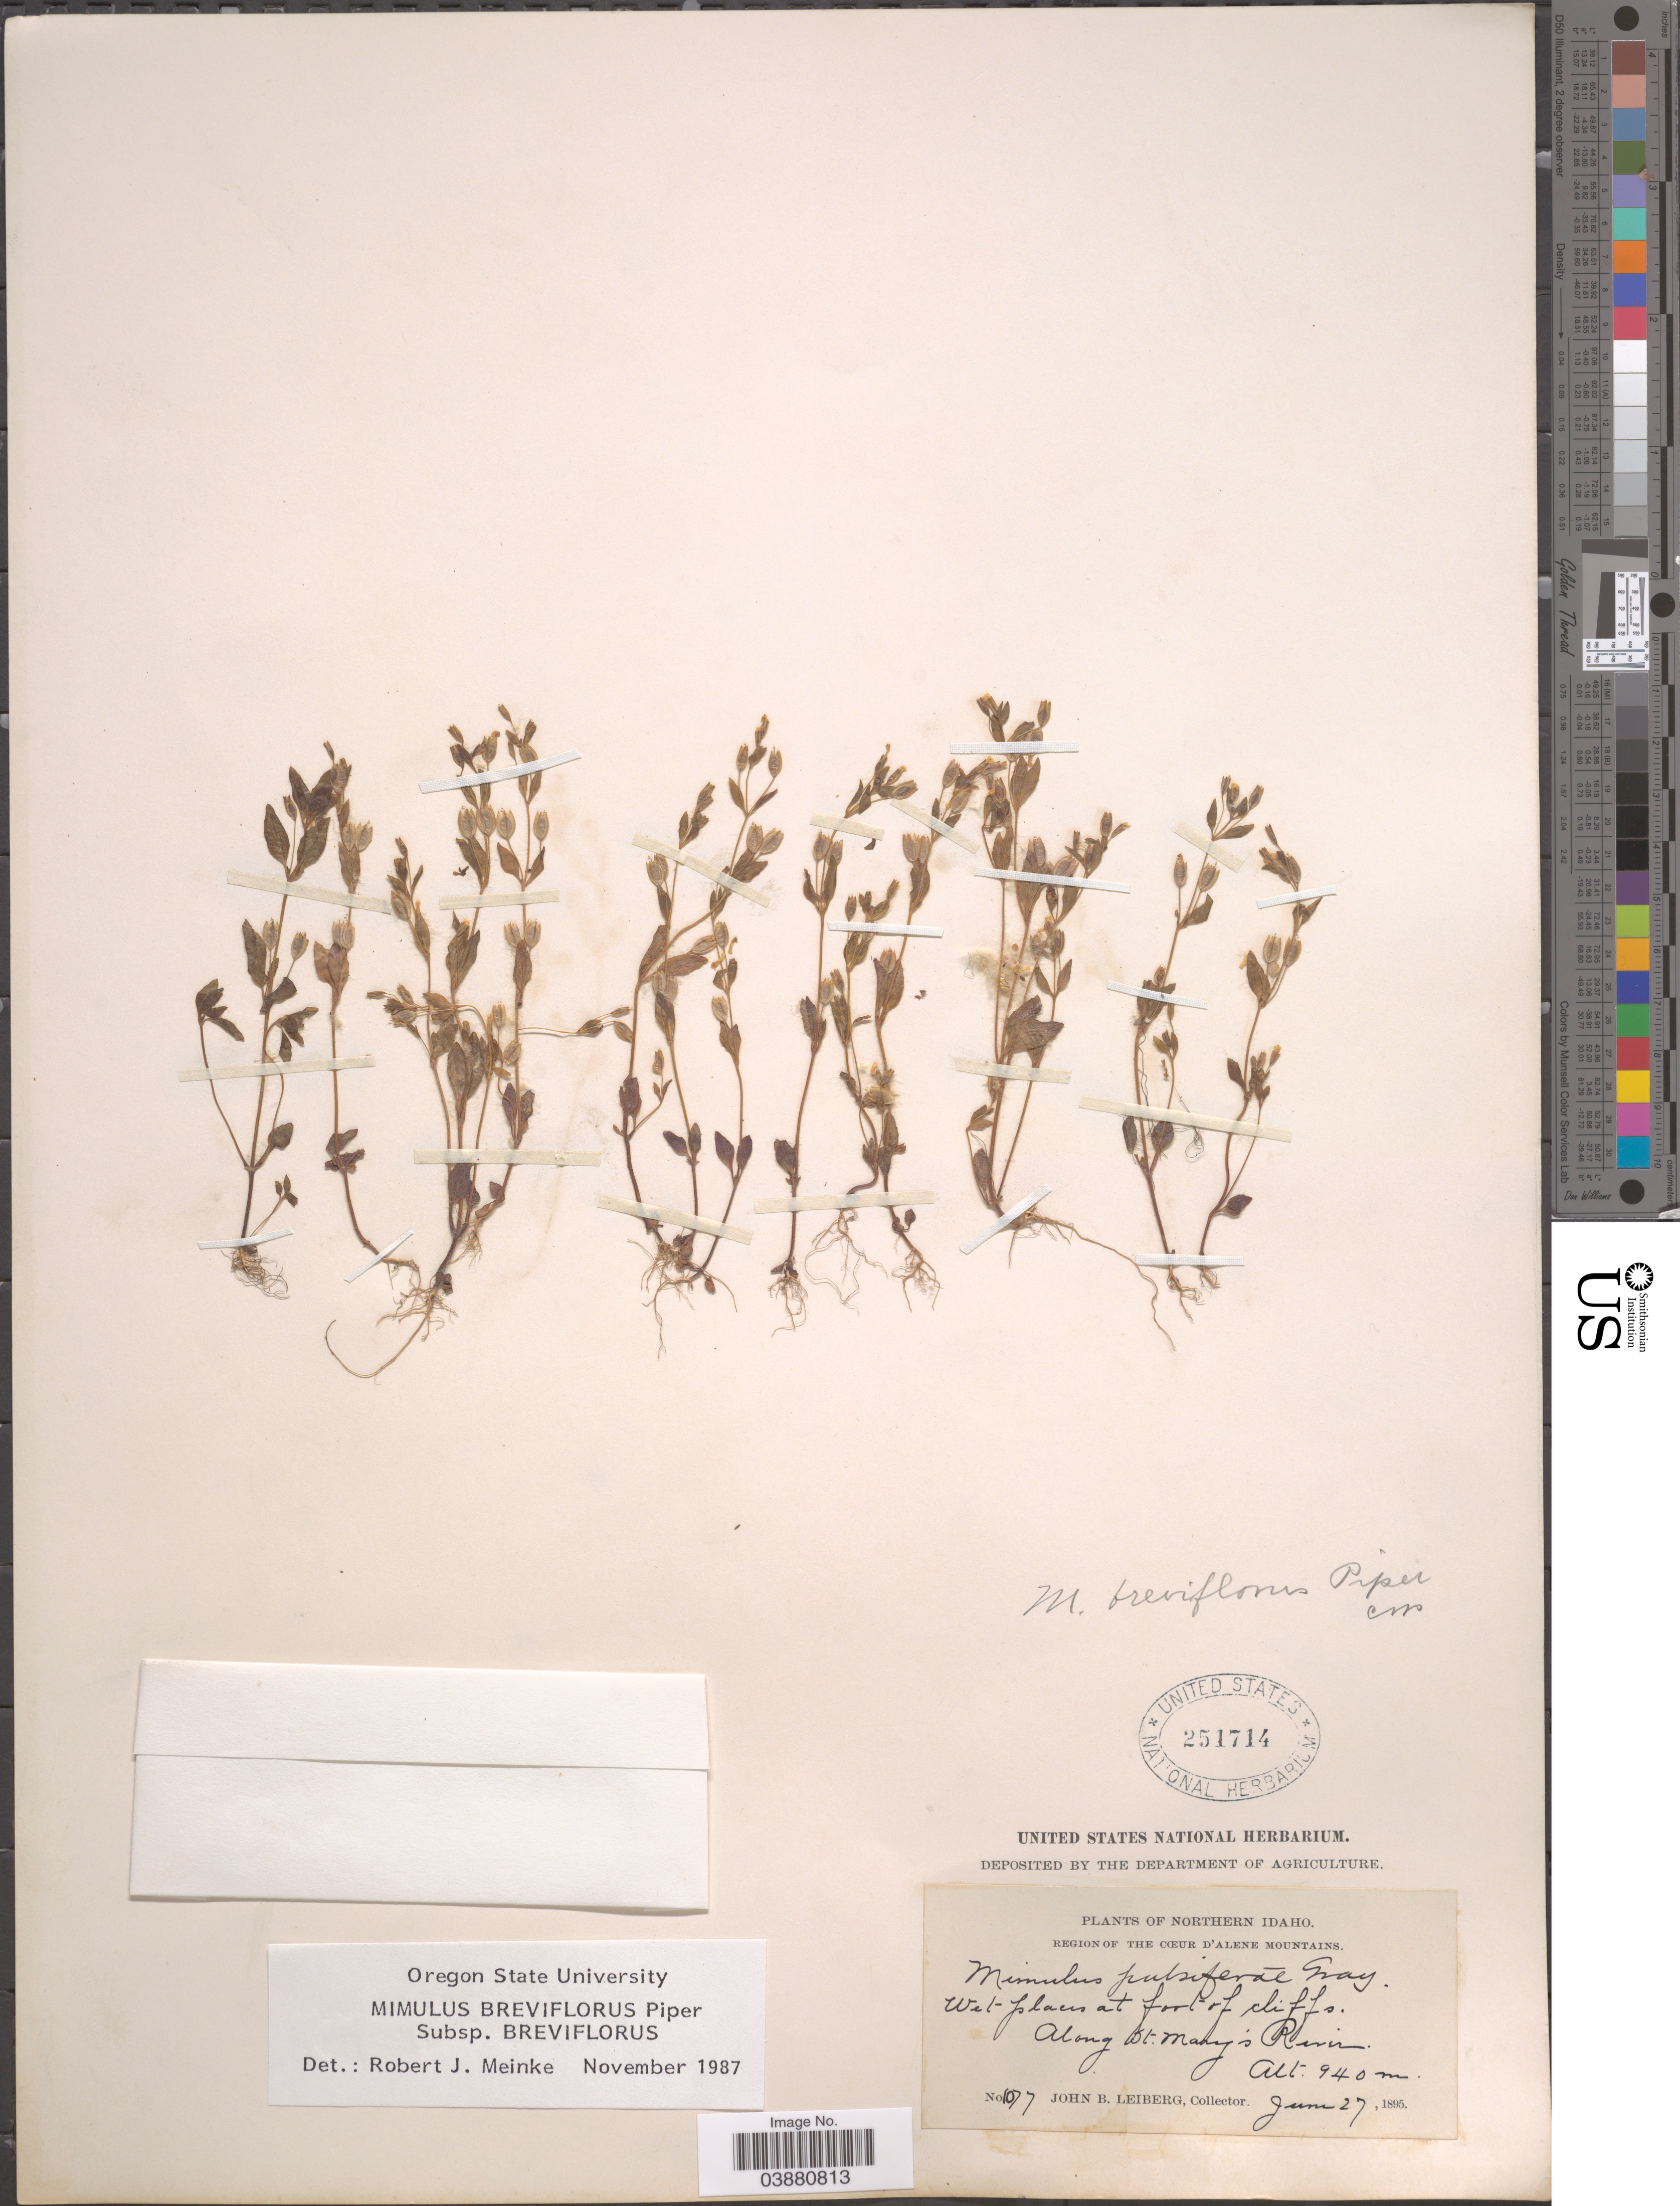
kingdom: Plantae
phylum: Tracheophyta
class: Magnoliopsida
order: Lamiales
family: Phrymaceae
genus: Mimulus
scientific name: Mimulus breviflorus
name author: Piper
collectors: J. B. Leiberg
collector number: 1077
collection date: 1895-06-27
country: United States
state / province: Idaho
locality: Northern Idaho. Region of the Cœur d'Alene Mountains. Along St. Mary's River.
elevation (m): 940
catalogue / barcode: US 251714